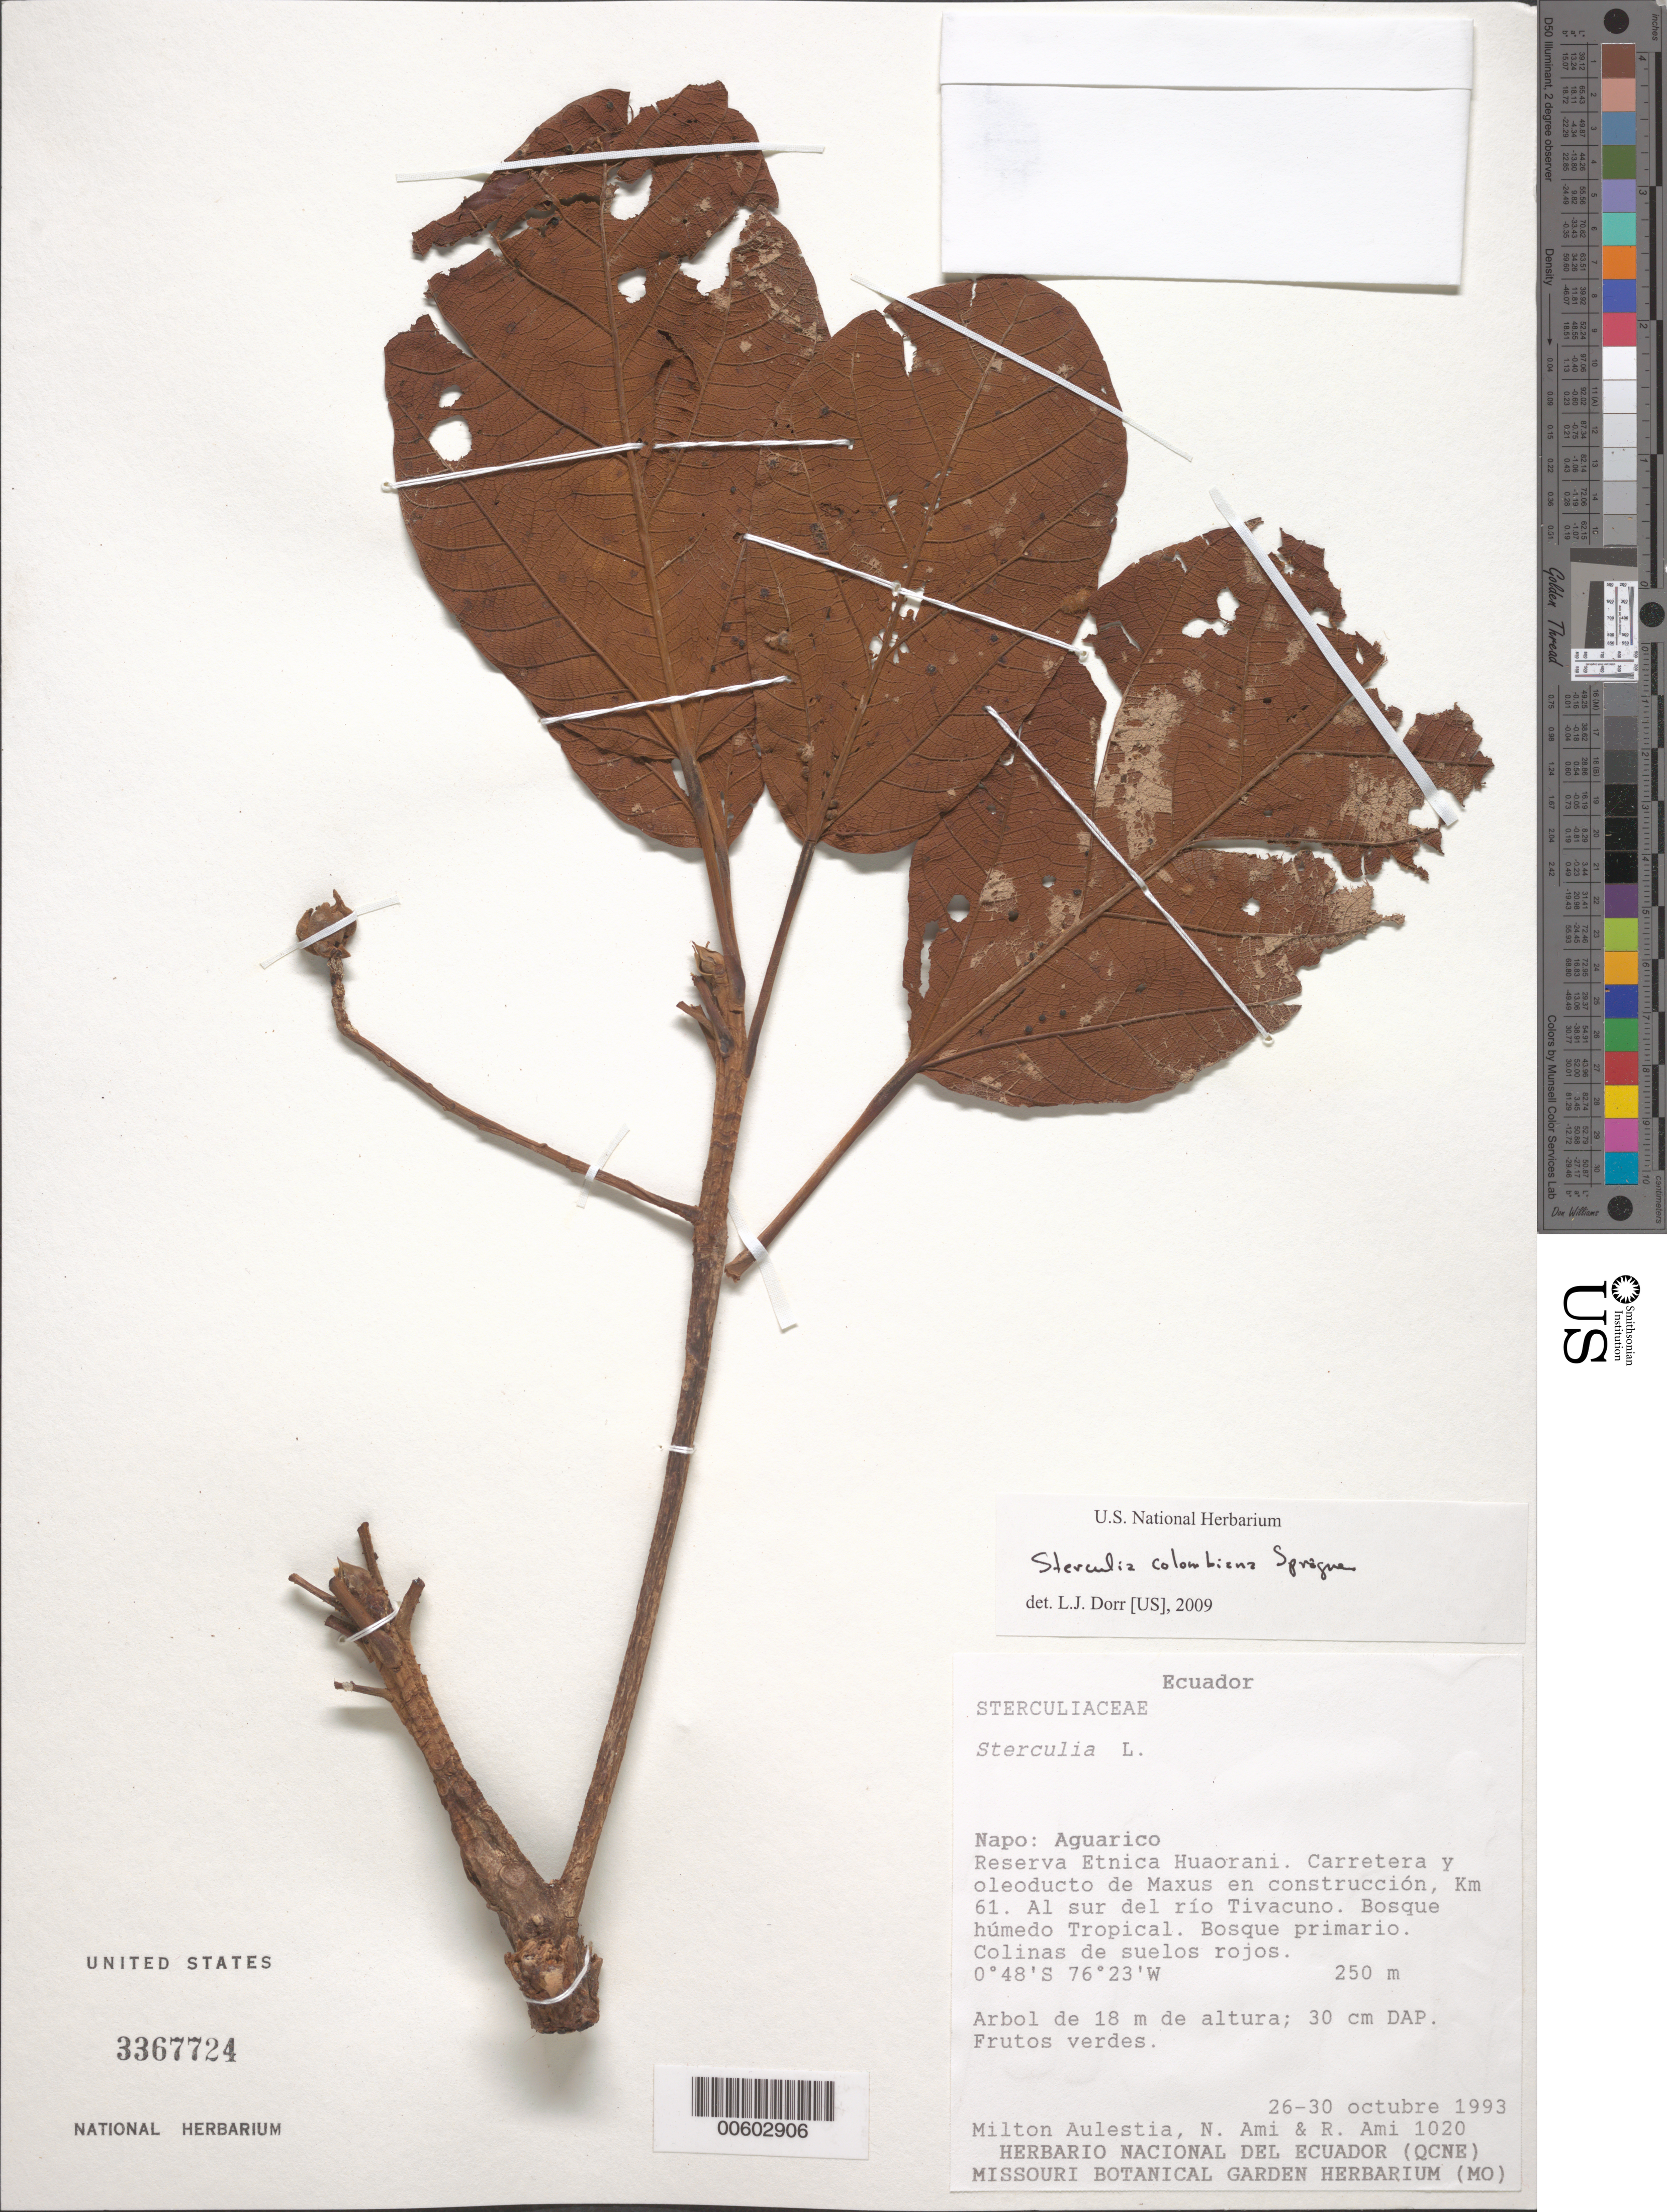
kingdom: Plantae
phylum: Tracheophyta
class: Magnoliopsida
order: Malvales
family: Malvaceae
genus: Sterculia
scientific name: Sterculia sp.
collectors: M. Aulestia, N. Ami & R. Ami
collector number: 1020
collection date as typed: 26 Oct 1993 to 30 Oct 1993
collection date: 1993-10-26/1993-10-30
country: Ecuador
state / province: Napo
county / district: Aguarico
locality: AguaRico. Reserva Etnica Huaorani, Carretera y oleoducto de Maxus en construcción, km 61, al sur del Río Tivacuno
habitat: Bosque húmedo tropical, bosque primario, colinas de suelos rojos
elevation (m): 250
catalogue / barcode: US 3367724